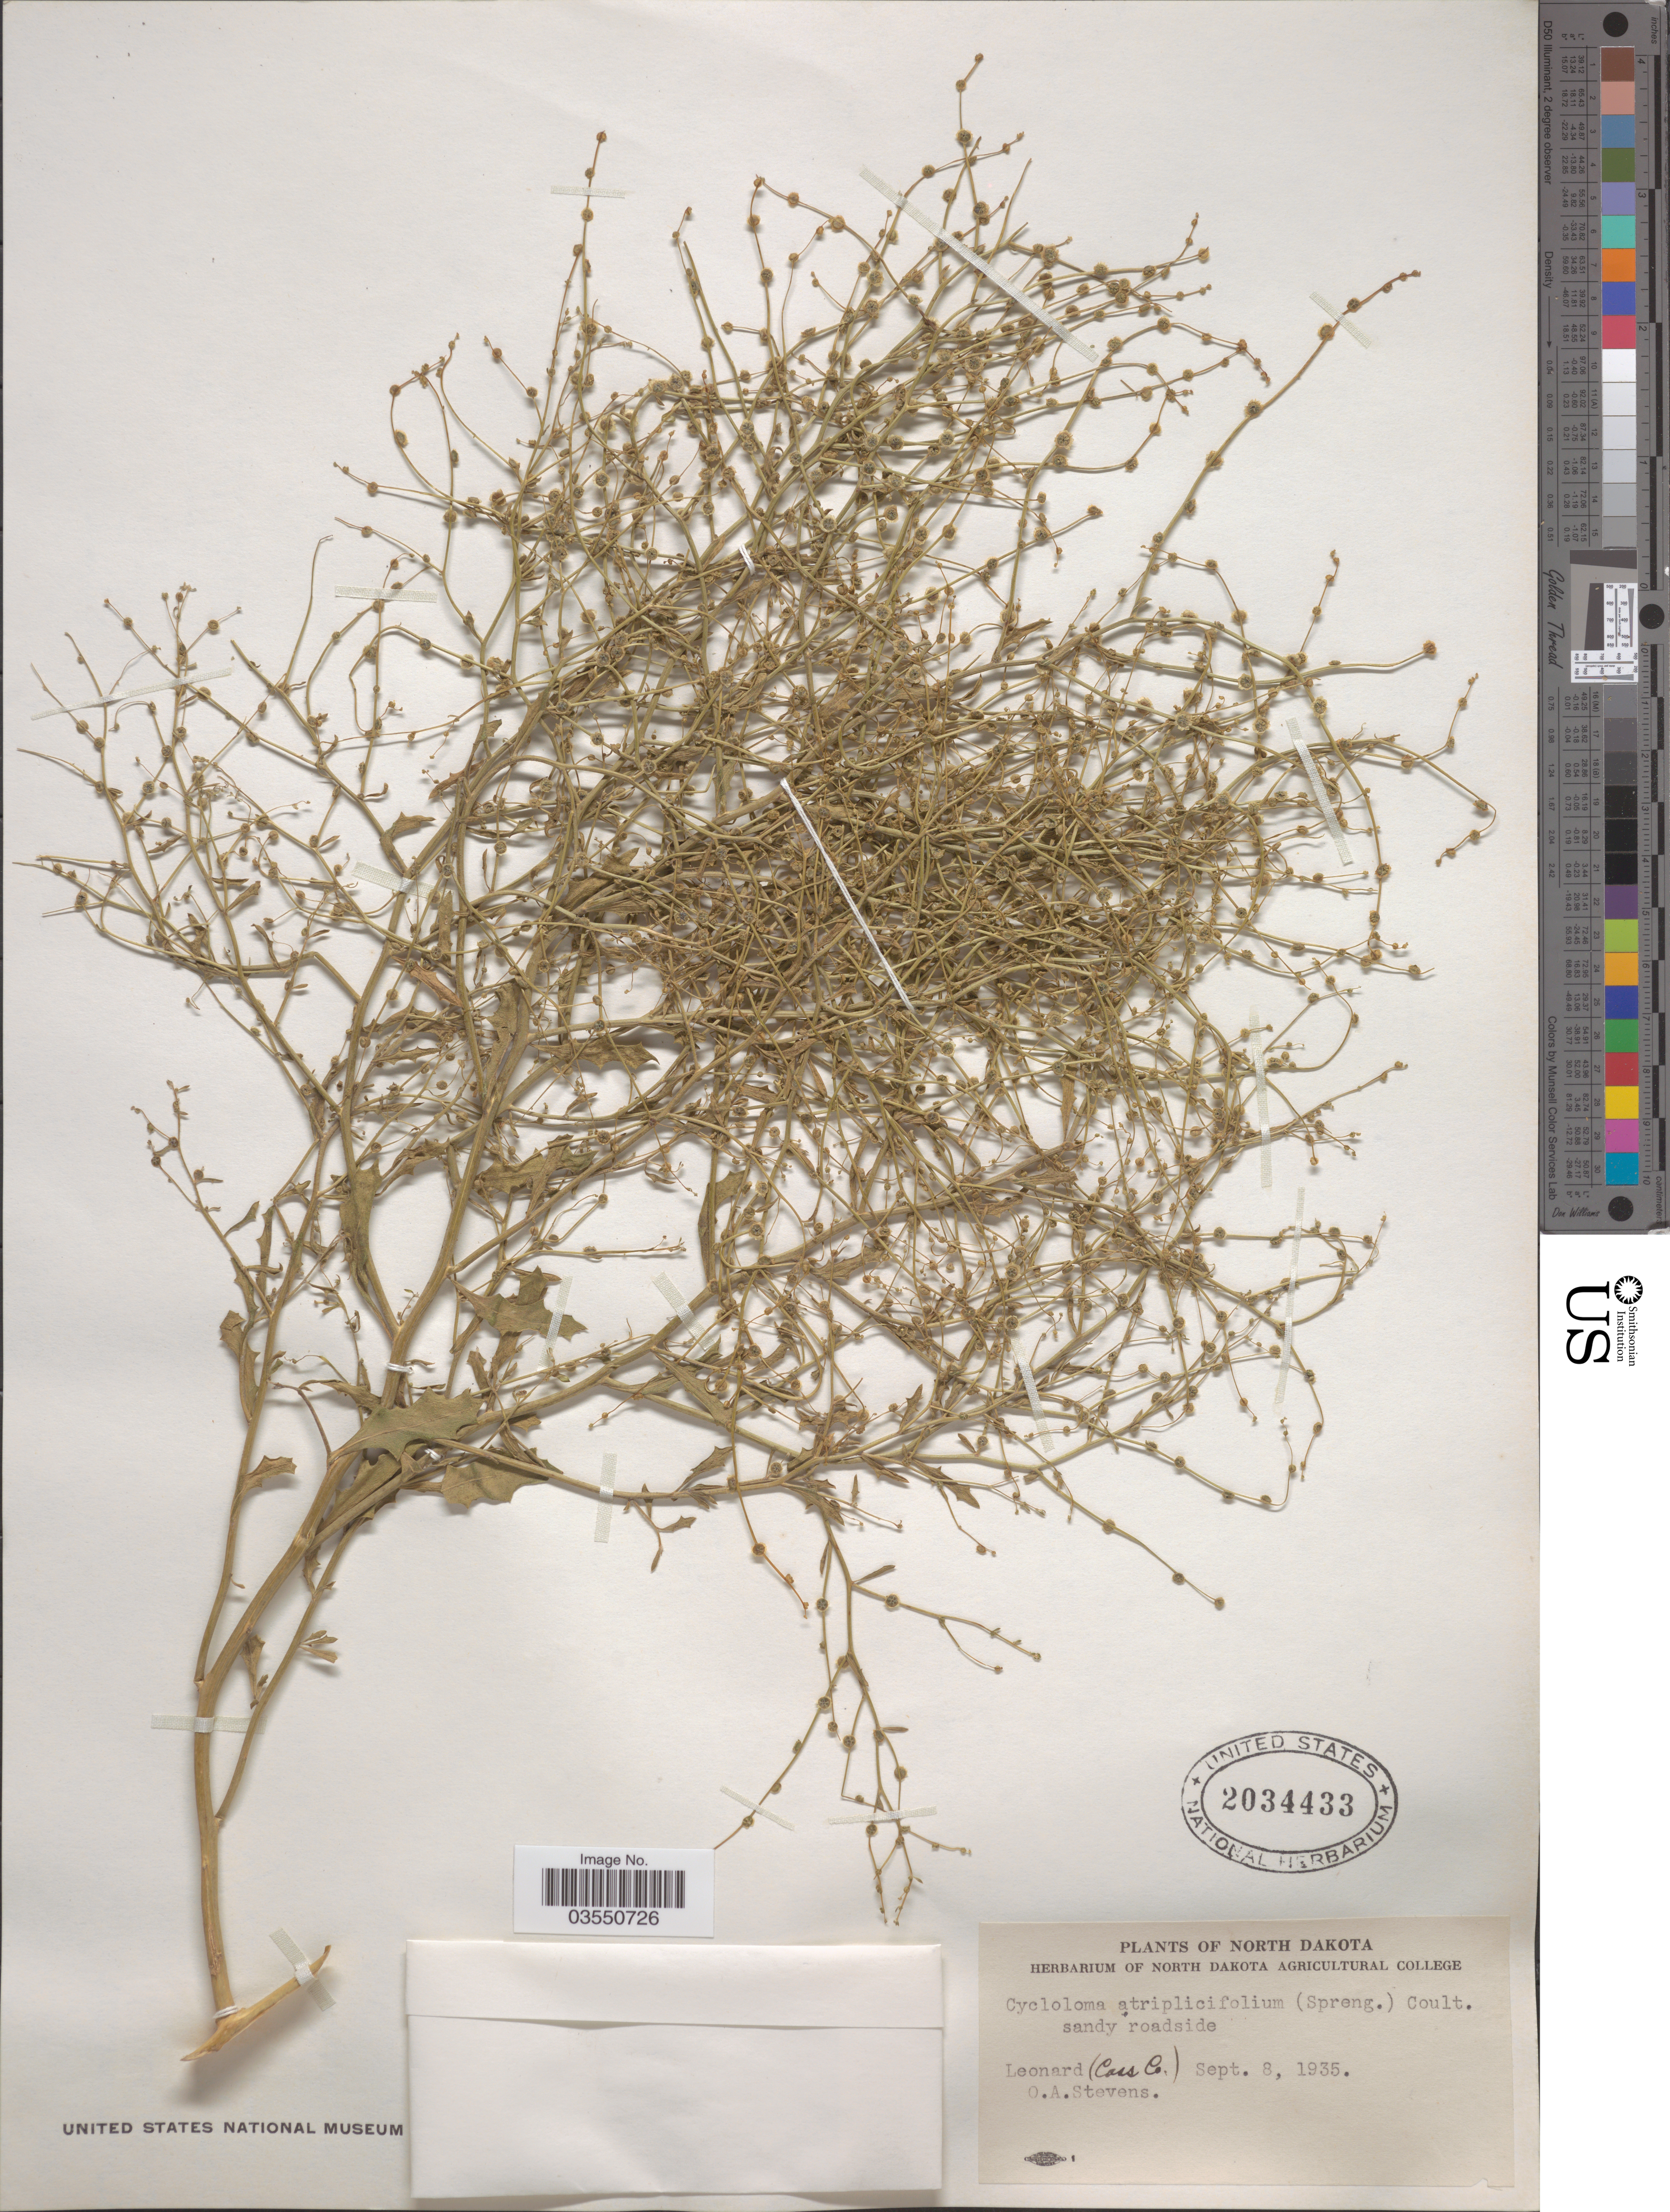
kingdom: Plantae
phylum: Tracheophyta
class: Magnoliopsida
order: Caryophyllales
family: Amaranthaceae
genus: Dysphania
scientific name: Dysphania atriplicifolia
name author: (Spreng.) G. Kadereit et al.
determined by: U.S. National Herbarium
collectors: O. A. Stevens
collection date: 1935-09-08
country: United States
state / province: North Dakota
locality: Leonard (Cass Co.).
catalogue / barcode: US 2034433